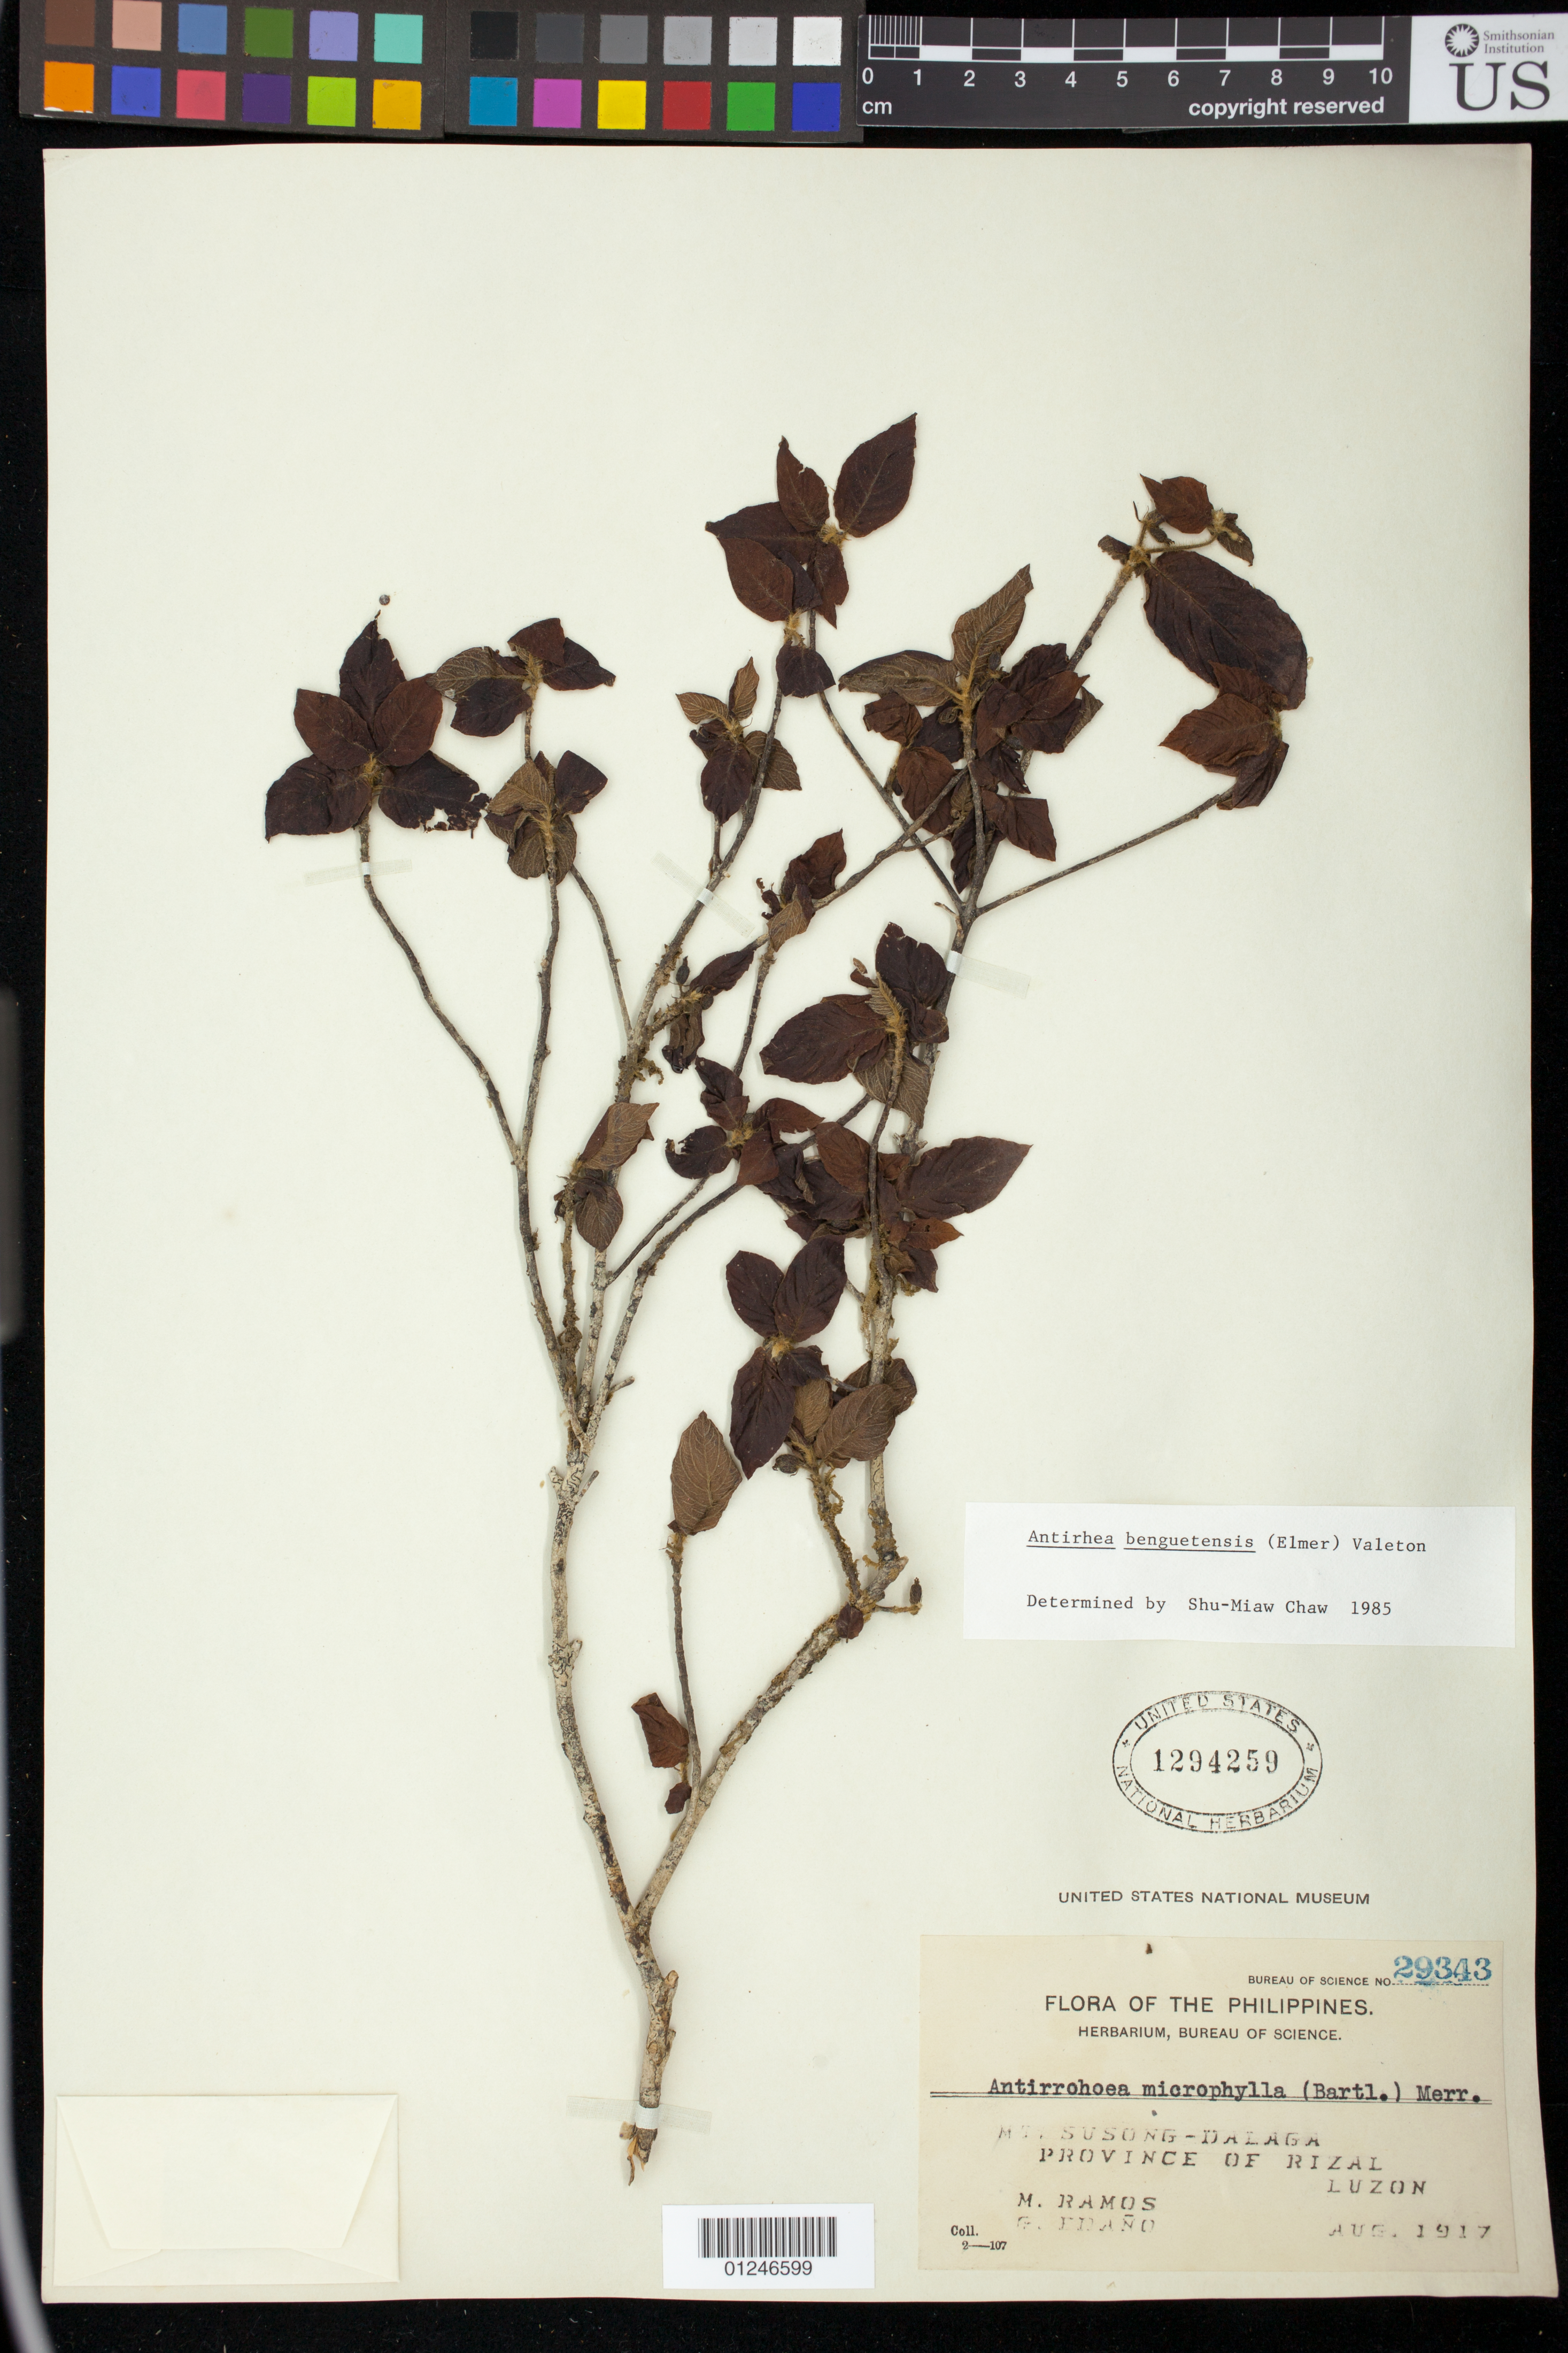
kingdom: Plantae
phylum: Tracheophyta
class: Magnoliopsida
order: Gentianales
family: Rubiaceae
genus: Guettardella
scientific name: Guettardella sp.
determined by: Chavez, J. G.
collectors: M. Ramos & G. E. Edaño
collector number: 2-107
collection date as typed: Aug 1917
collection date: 1917-08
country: Philippines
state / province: Calabarzon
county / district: Rizal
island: Luzon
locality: Mt. Susong-dalaga.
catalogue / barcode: US 1294259